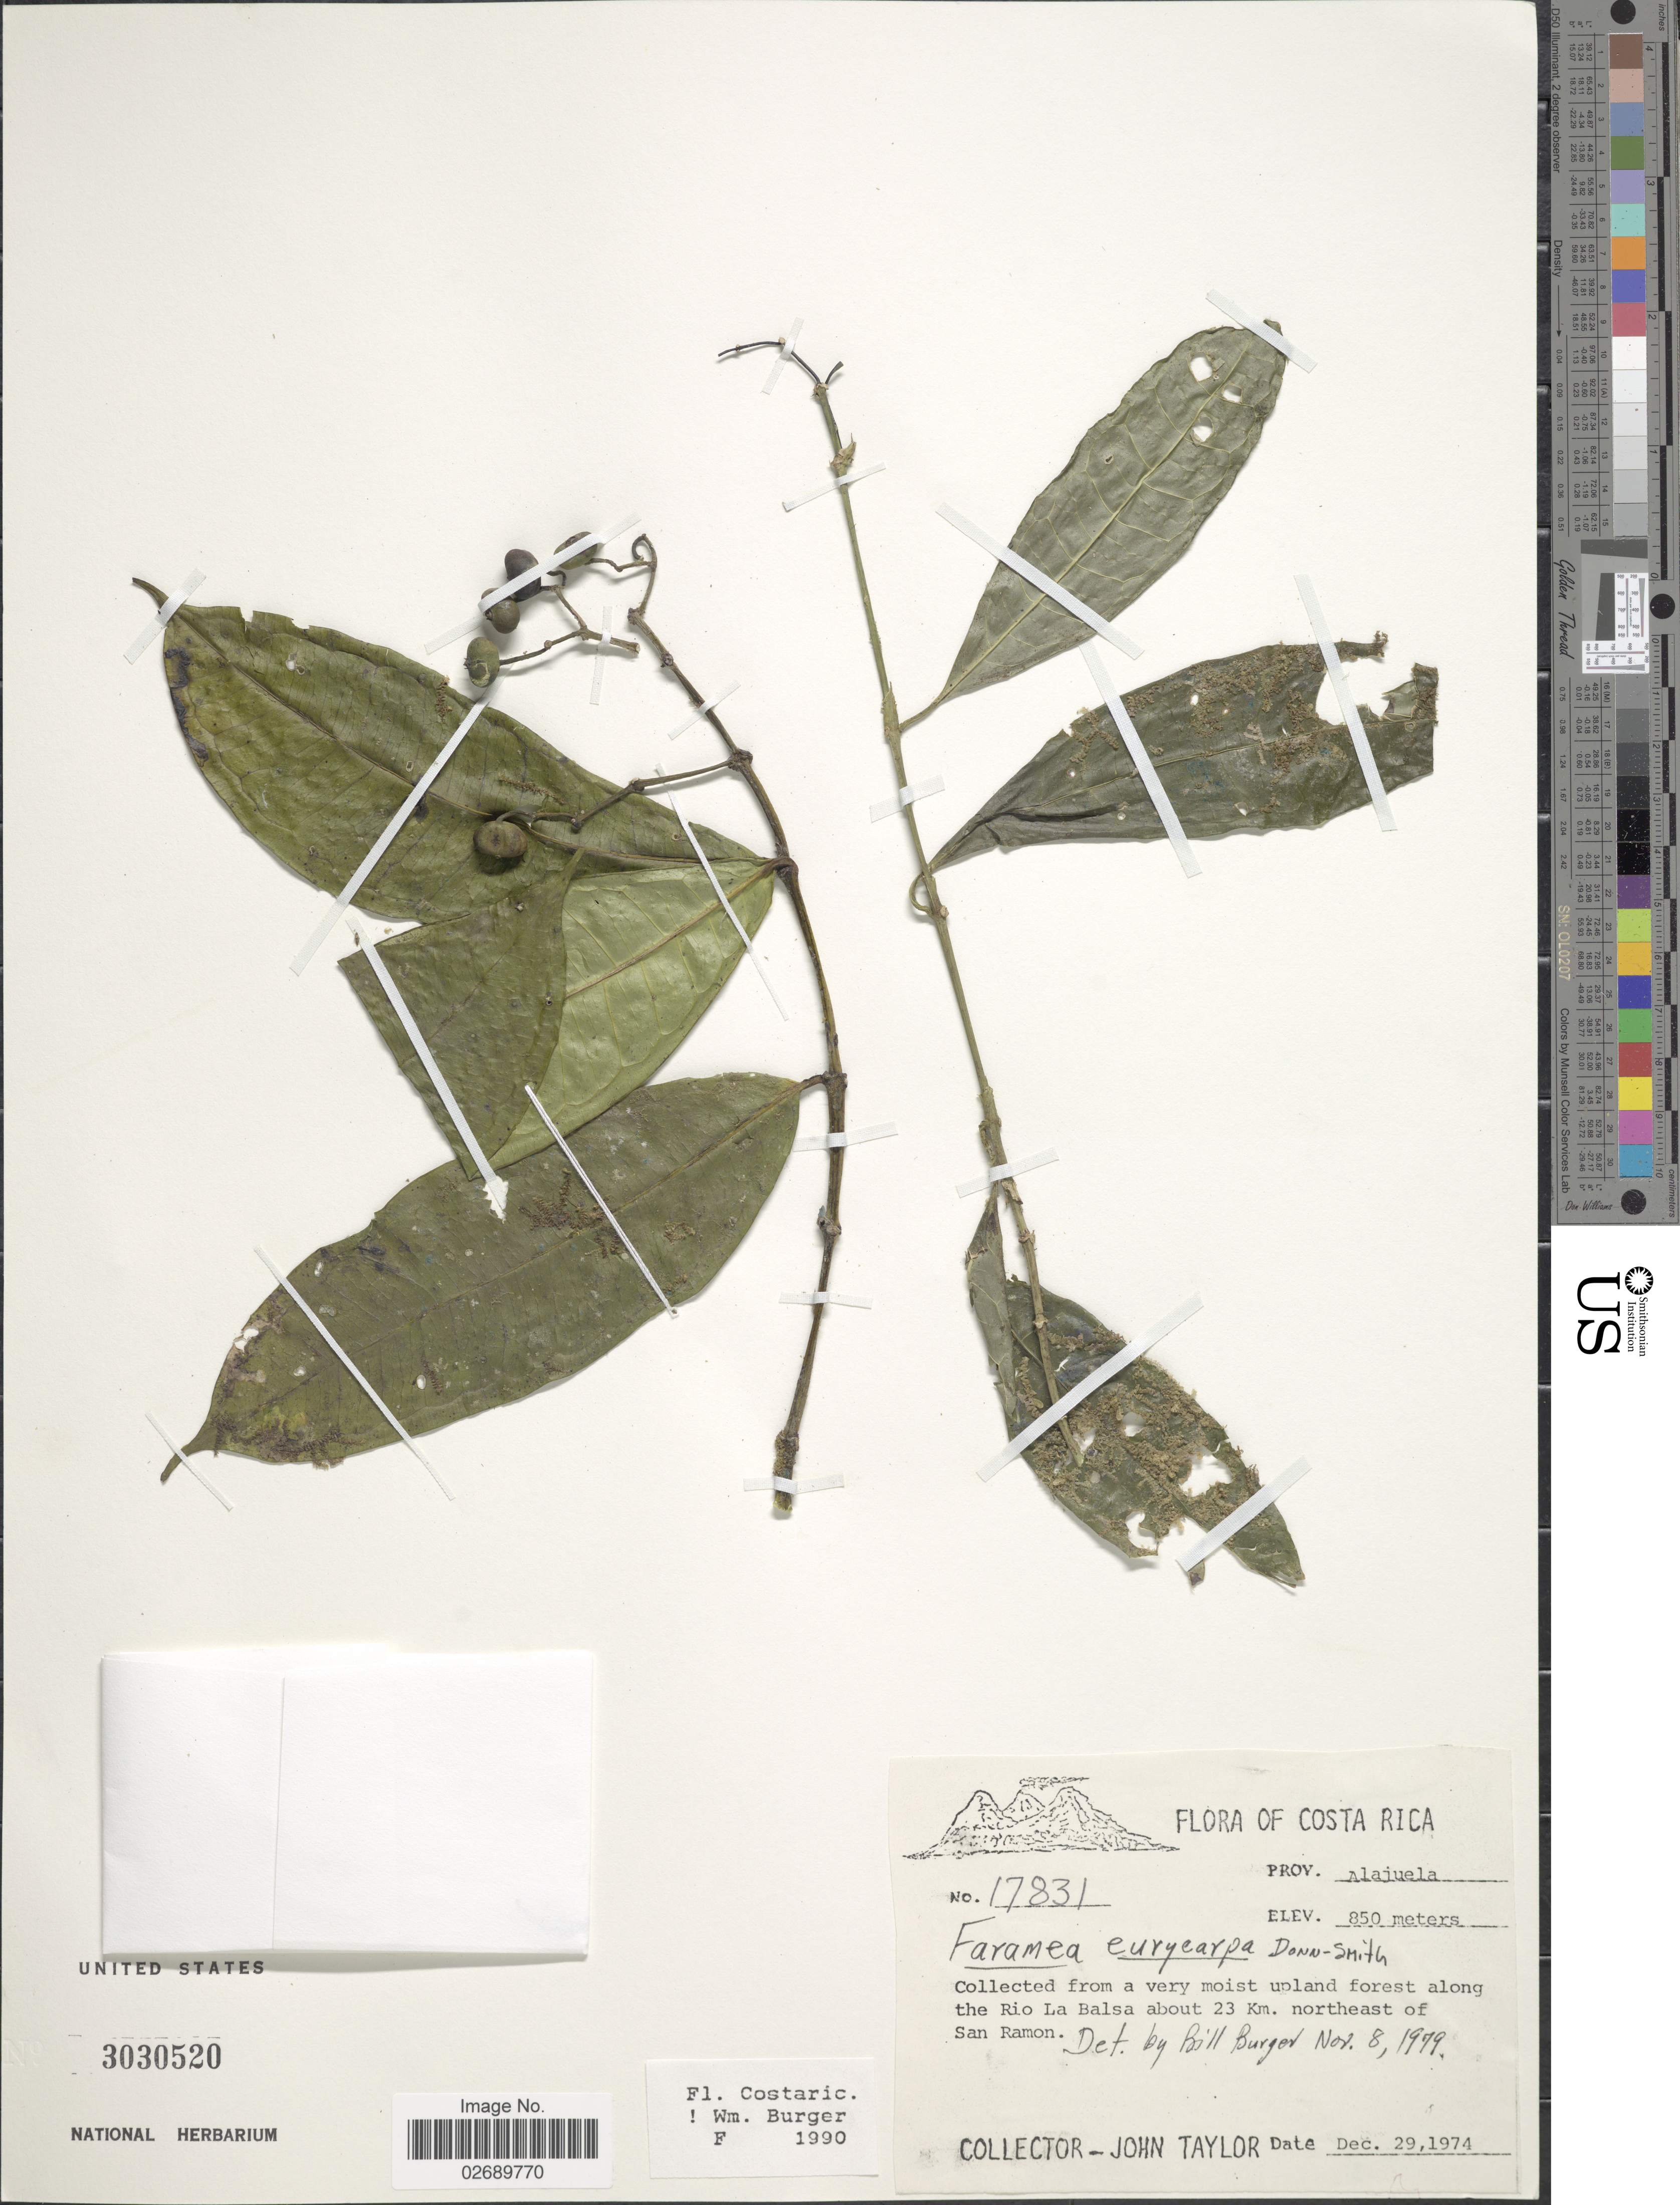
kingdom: Plantae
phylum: Tracheophyta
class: Magnoliopsida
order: Gentianales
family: Rubiaceae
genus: Faramea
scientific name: Faramea eurycarpa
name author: Donn. Sm.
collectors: J. Taylor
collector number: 17831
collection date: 1974-12-29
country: Costa Rica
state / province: Alajuela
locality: Along the Rio La Balsa about 23 km. northeast of San Ramon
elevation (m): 850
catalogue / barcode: US 3030520